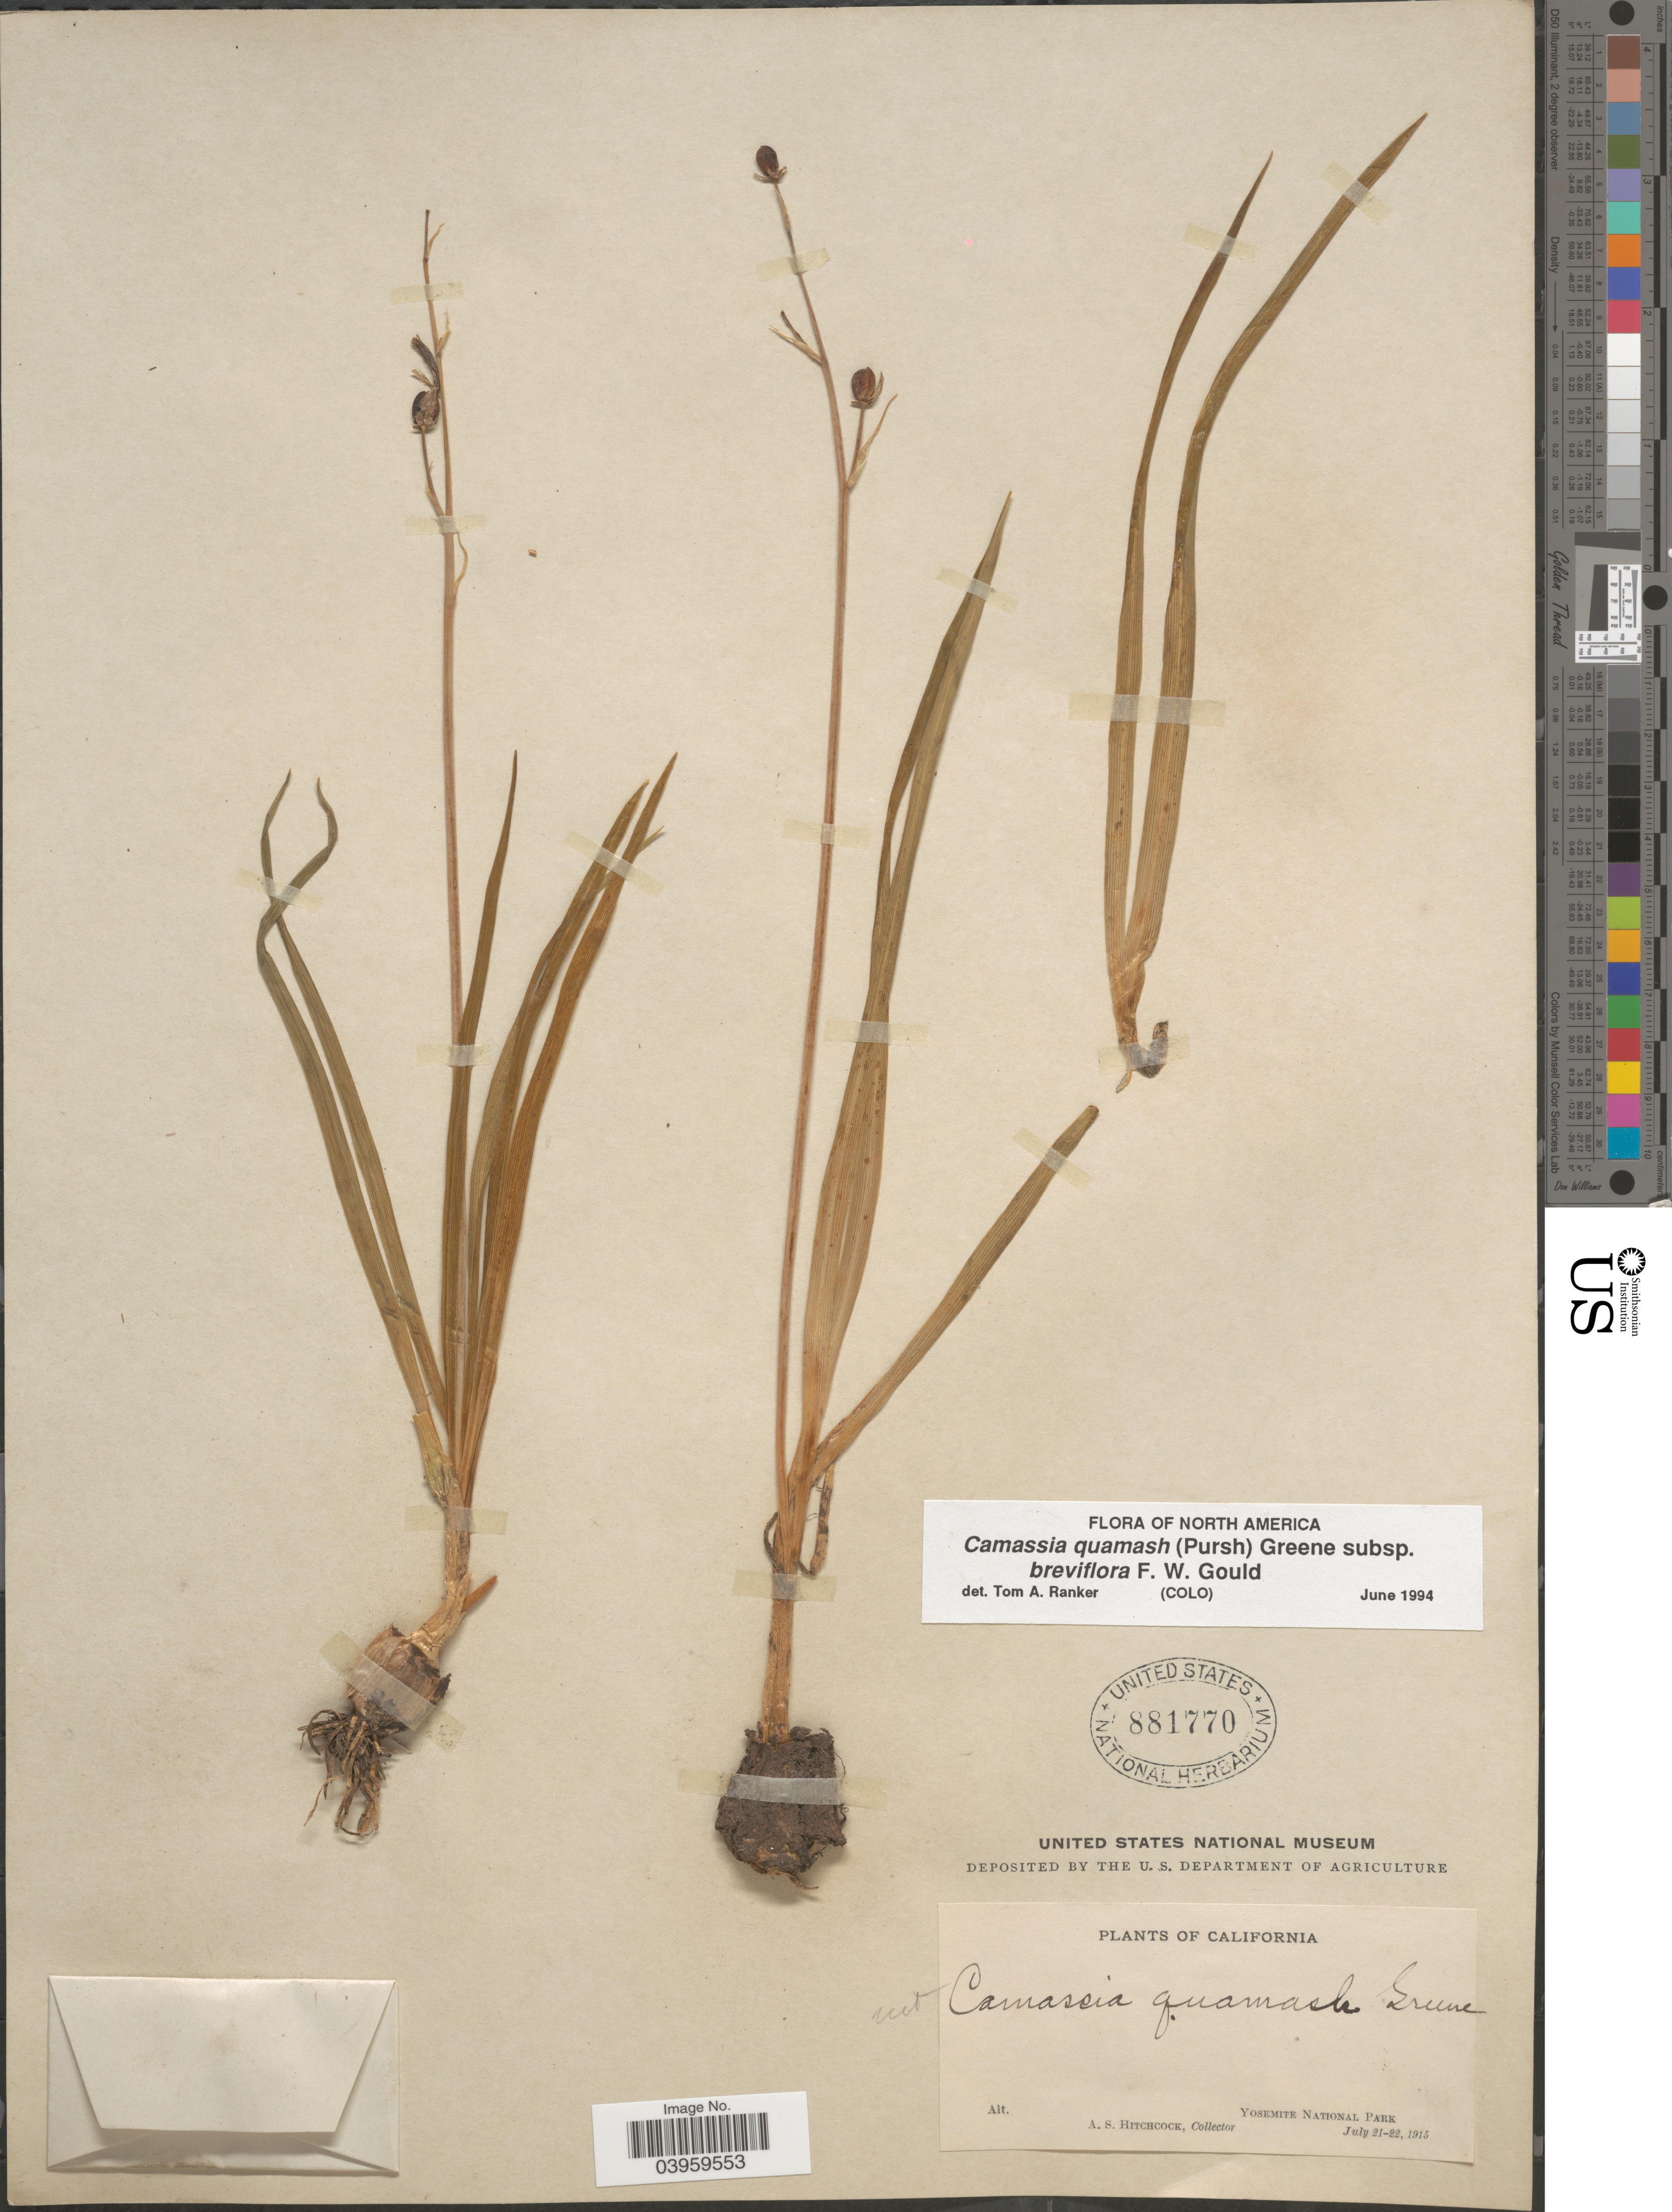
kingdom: Plantae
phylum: Tracheophyta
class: Liliopsida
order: Asparagales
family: Asparagaceae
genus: Camassia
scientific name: Camassia quamash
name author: (Pursh) Greene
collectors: A. S. Hitchcock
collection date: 1915-07-21/1915-07-22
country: United States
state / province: California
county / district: Mariposa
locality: Yosemite National Park.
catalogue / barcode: US 881770